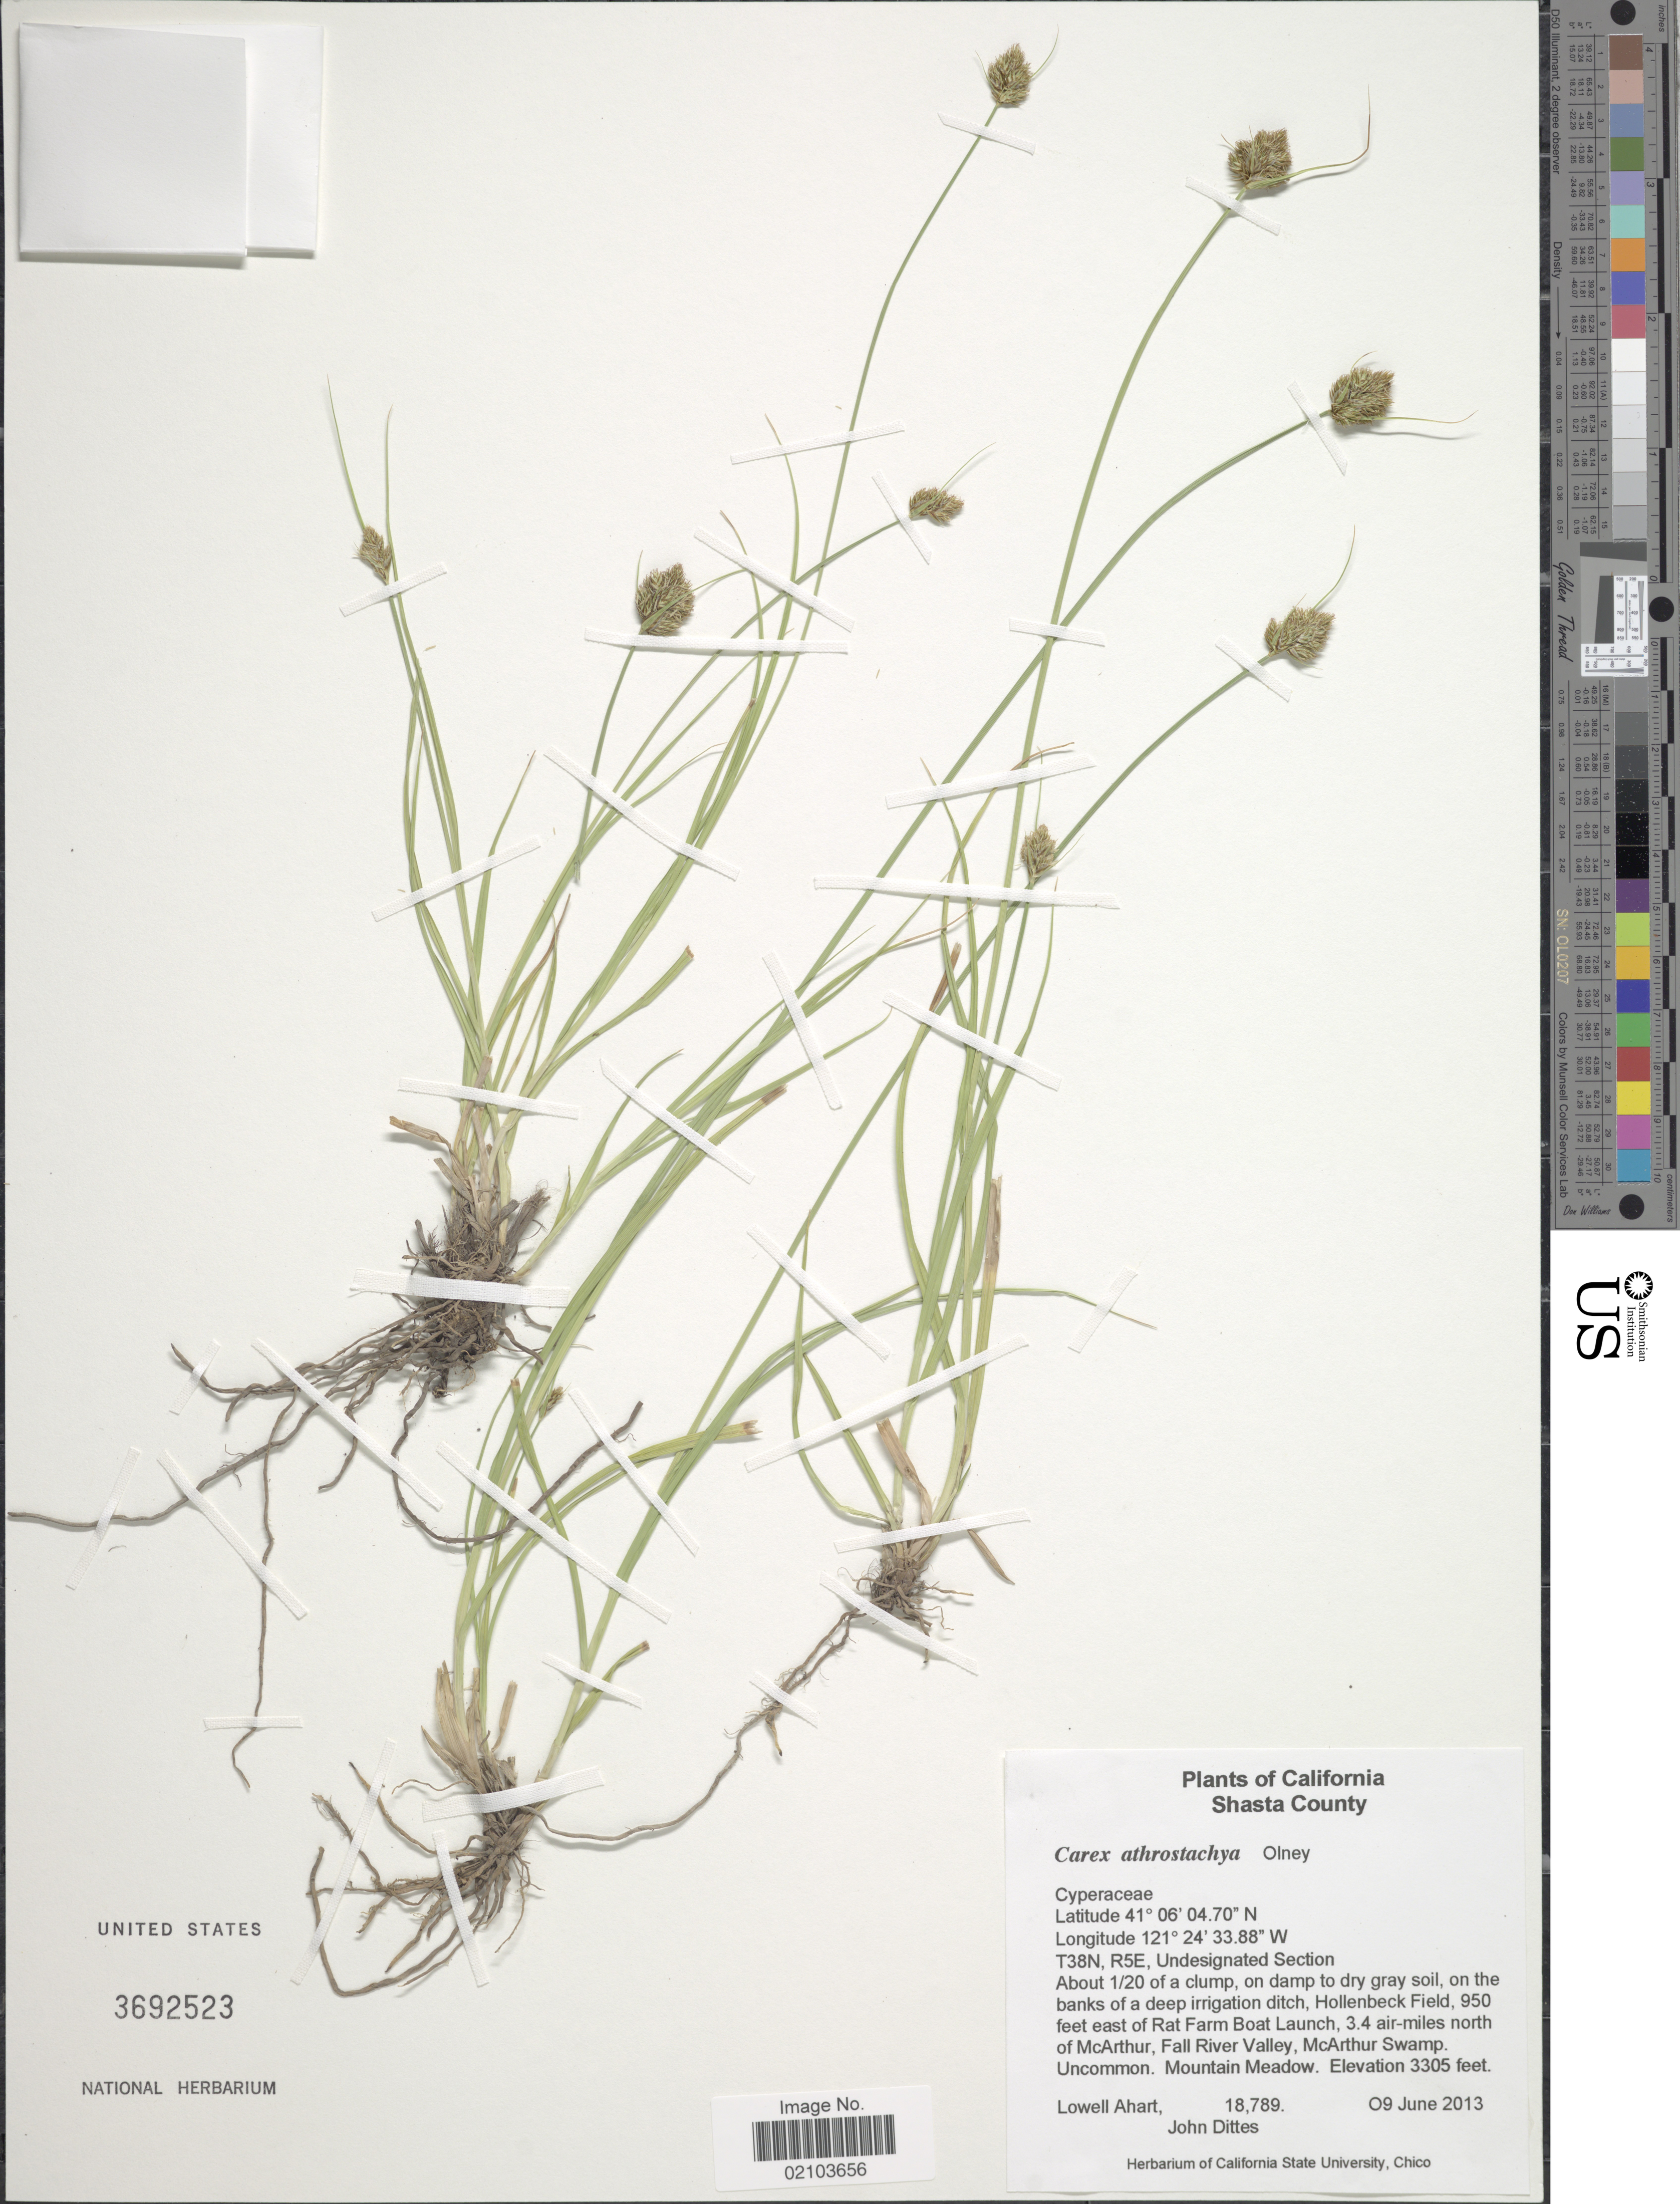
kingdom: Plantae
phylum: Tracheophyta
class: Liliopsida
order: Poales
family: Cyperaceae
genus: Carex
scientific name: Carex athrostachya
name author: Olney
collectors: L. Ahart & J. Dittes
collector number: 18789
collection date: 2013-06-09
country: United States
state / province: California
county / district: Shasta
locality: Shasta County. T38N, R5E, Undesignated Section. Hollenbeck Field, 950 feet east of Rat Farm Boat Launch, 3.4 air-miles north of McArthur, Fall River Valley, McArthur Swamp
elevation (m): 1007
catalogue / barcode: US 3692523